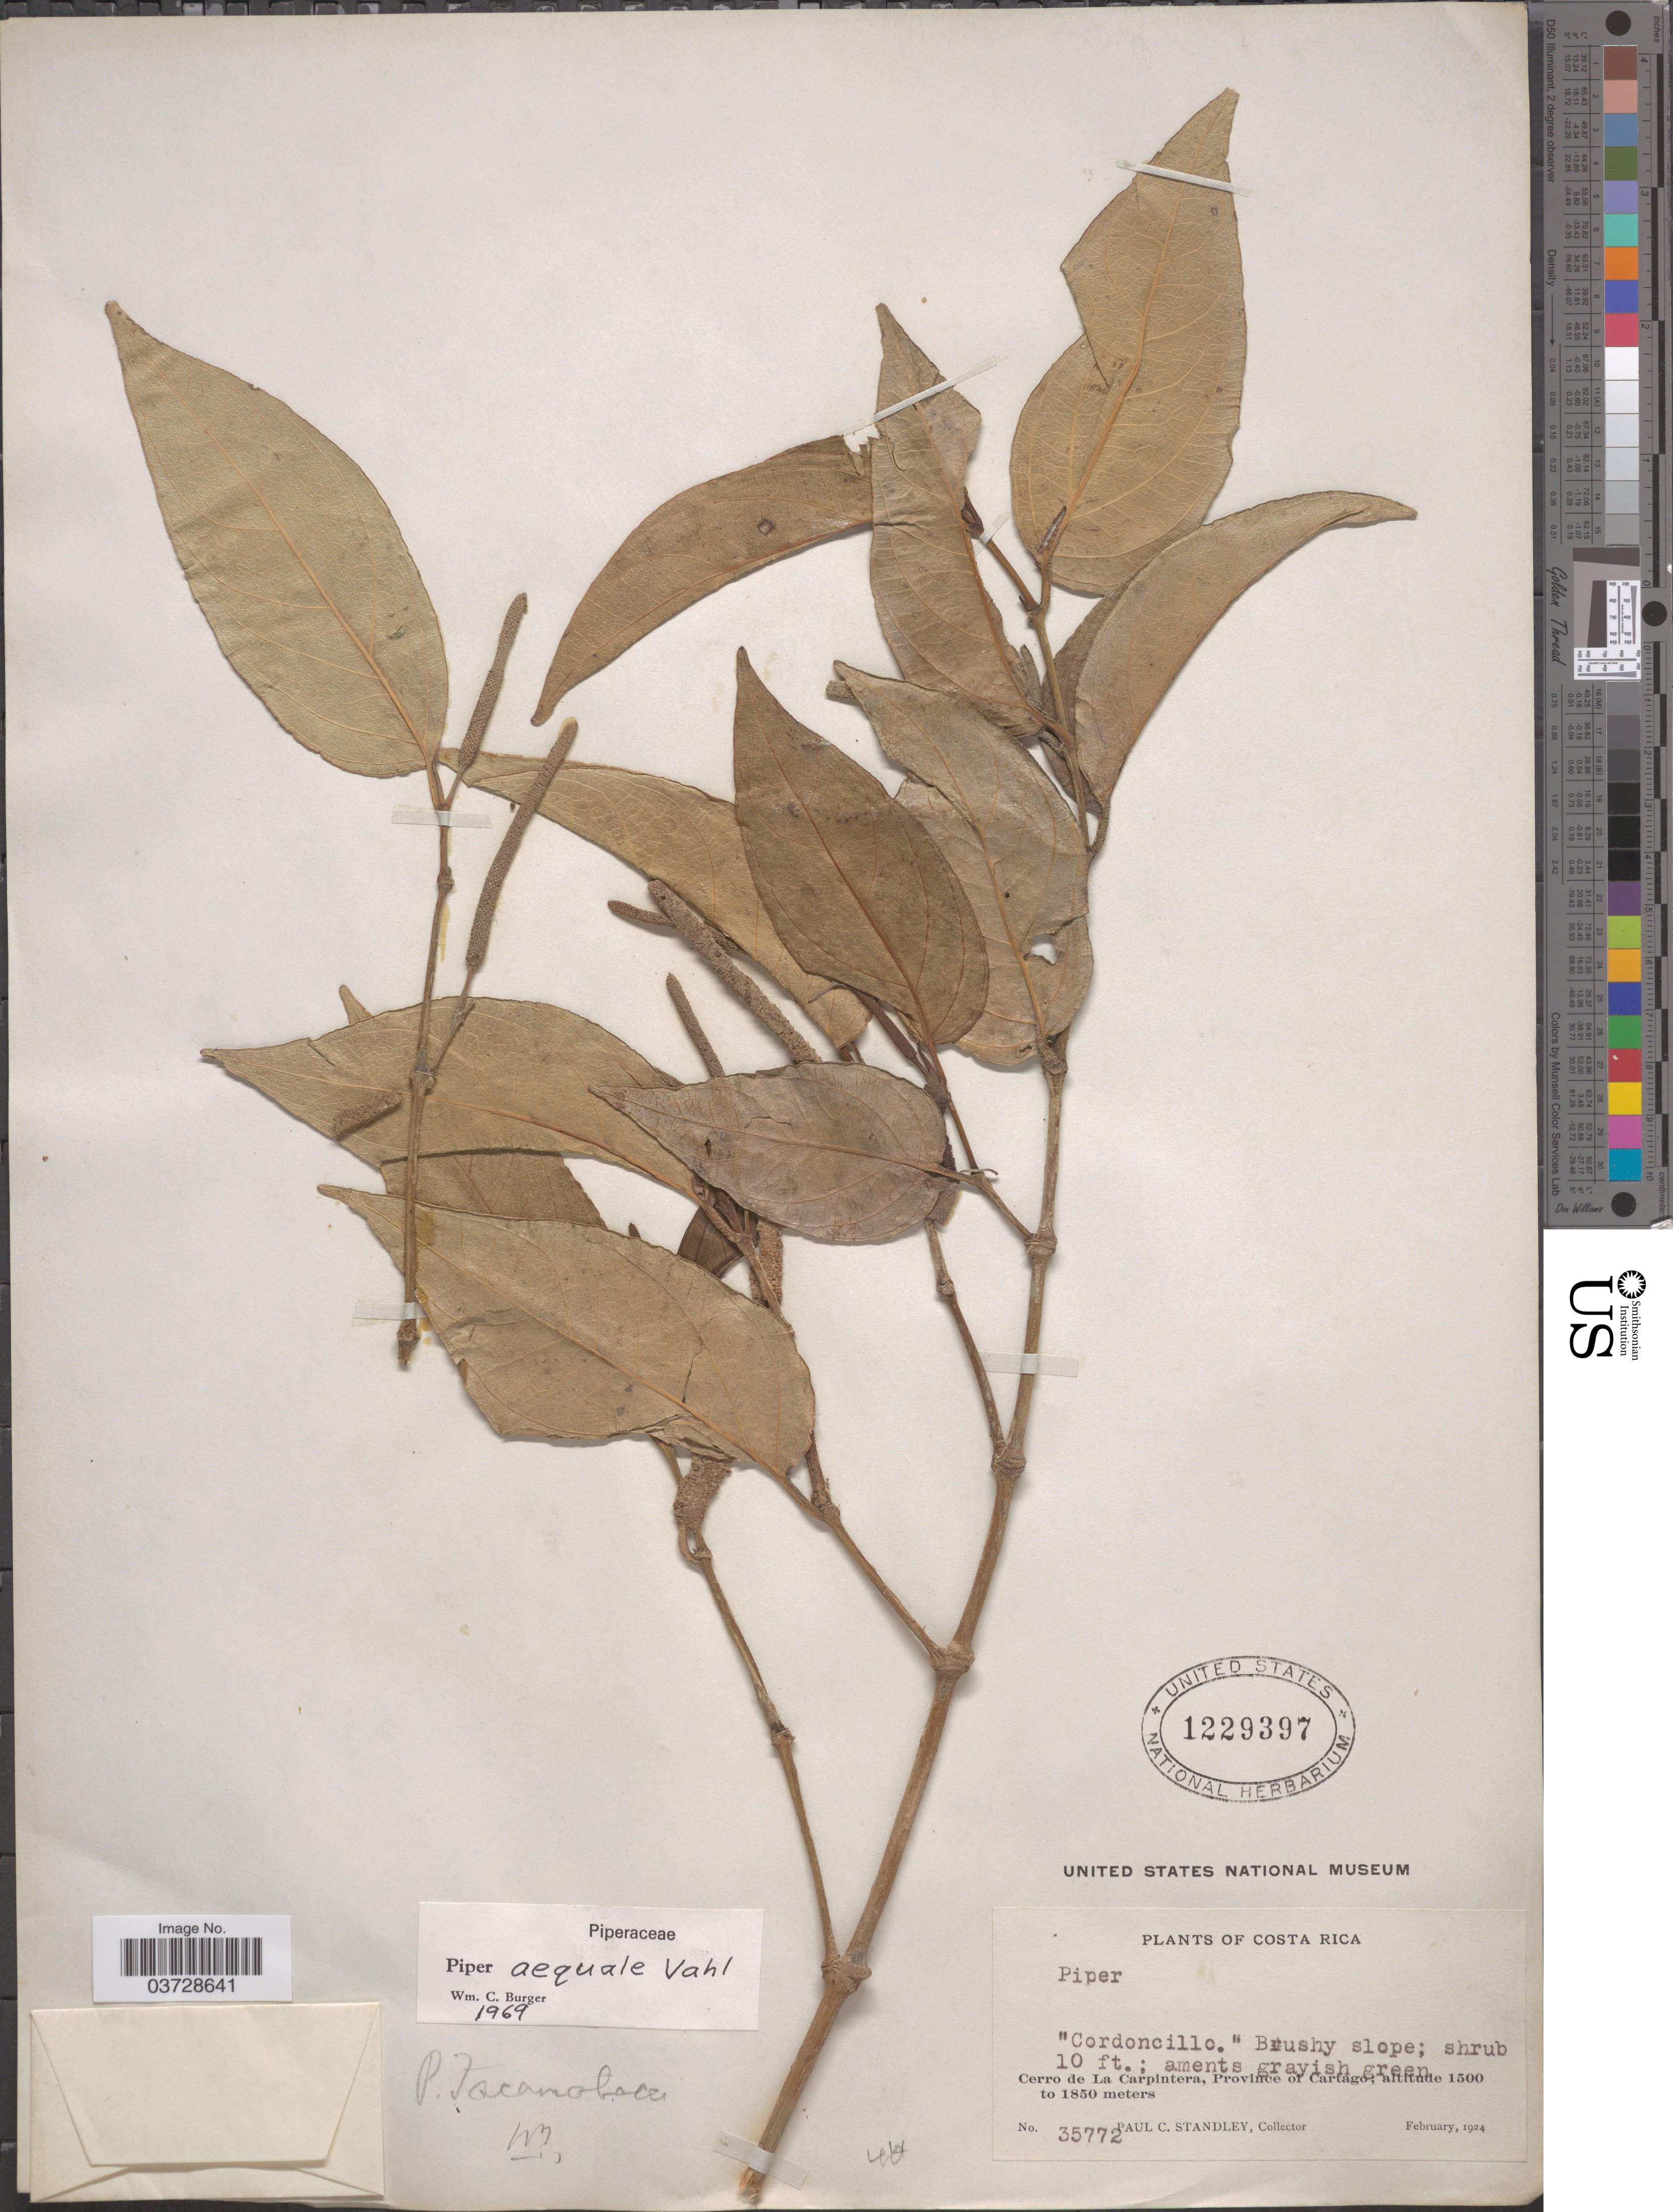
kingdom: Plantae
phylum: Tracheophyta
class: Magnoliopsida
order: Piperales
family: Piperaceae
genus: Piper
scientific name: Piper aequale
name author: Vahl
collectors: P. C. Standley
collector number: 35772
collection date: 1924-02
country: Costa Rica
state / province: Cartago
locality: Cerro de La Carpintera.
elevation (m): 1500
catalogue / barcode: US 1229397